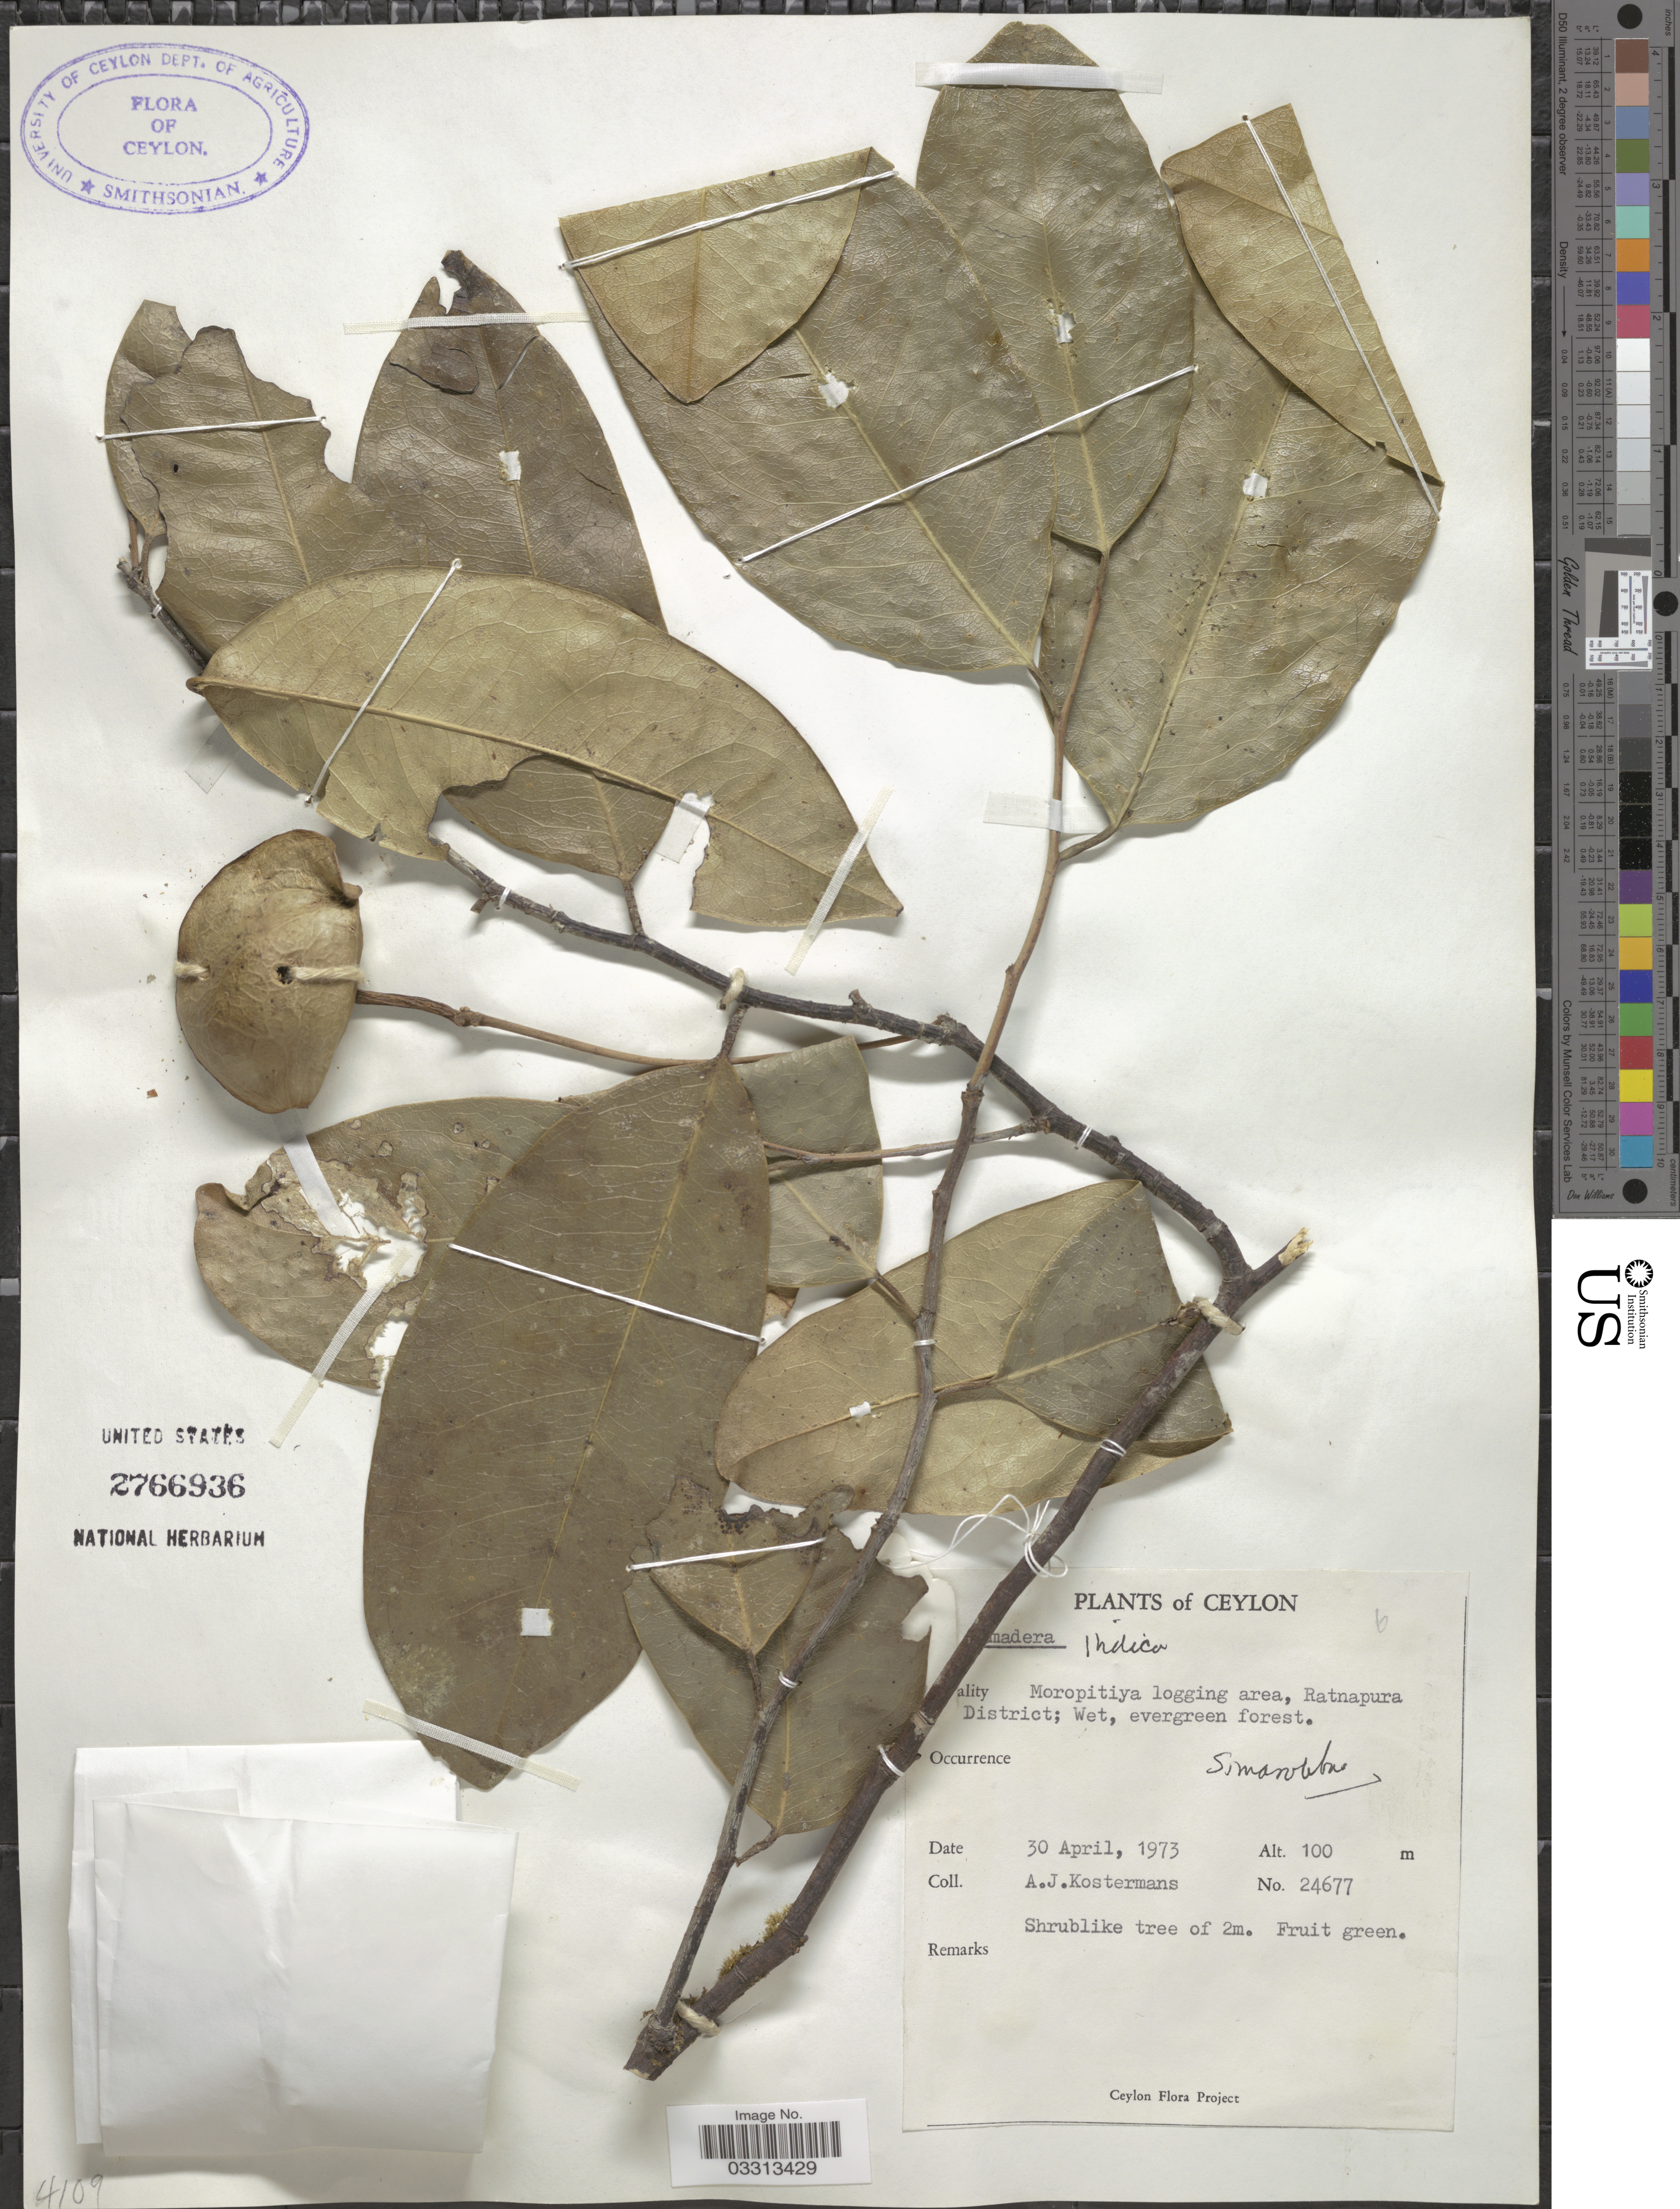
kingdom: Plantae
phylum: Tracheophyta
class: Magnoliopsida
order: Sapindales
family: Simaroubaceae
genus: Samadera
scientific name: Samadera indica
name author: Gaertn.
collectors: A. J. G. Kostermans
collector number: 24677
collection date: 1973-04-30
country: Sri Lanka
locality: Ceylon. Moropitiya logging area, Ratnapura District.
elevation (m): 100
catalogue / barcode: US 2766936